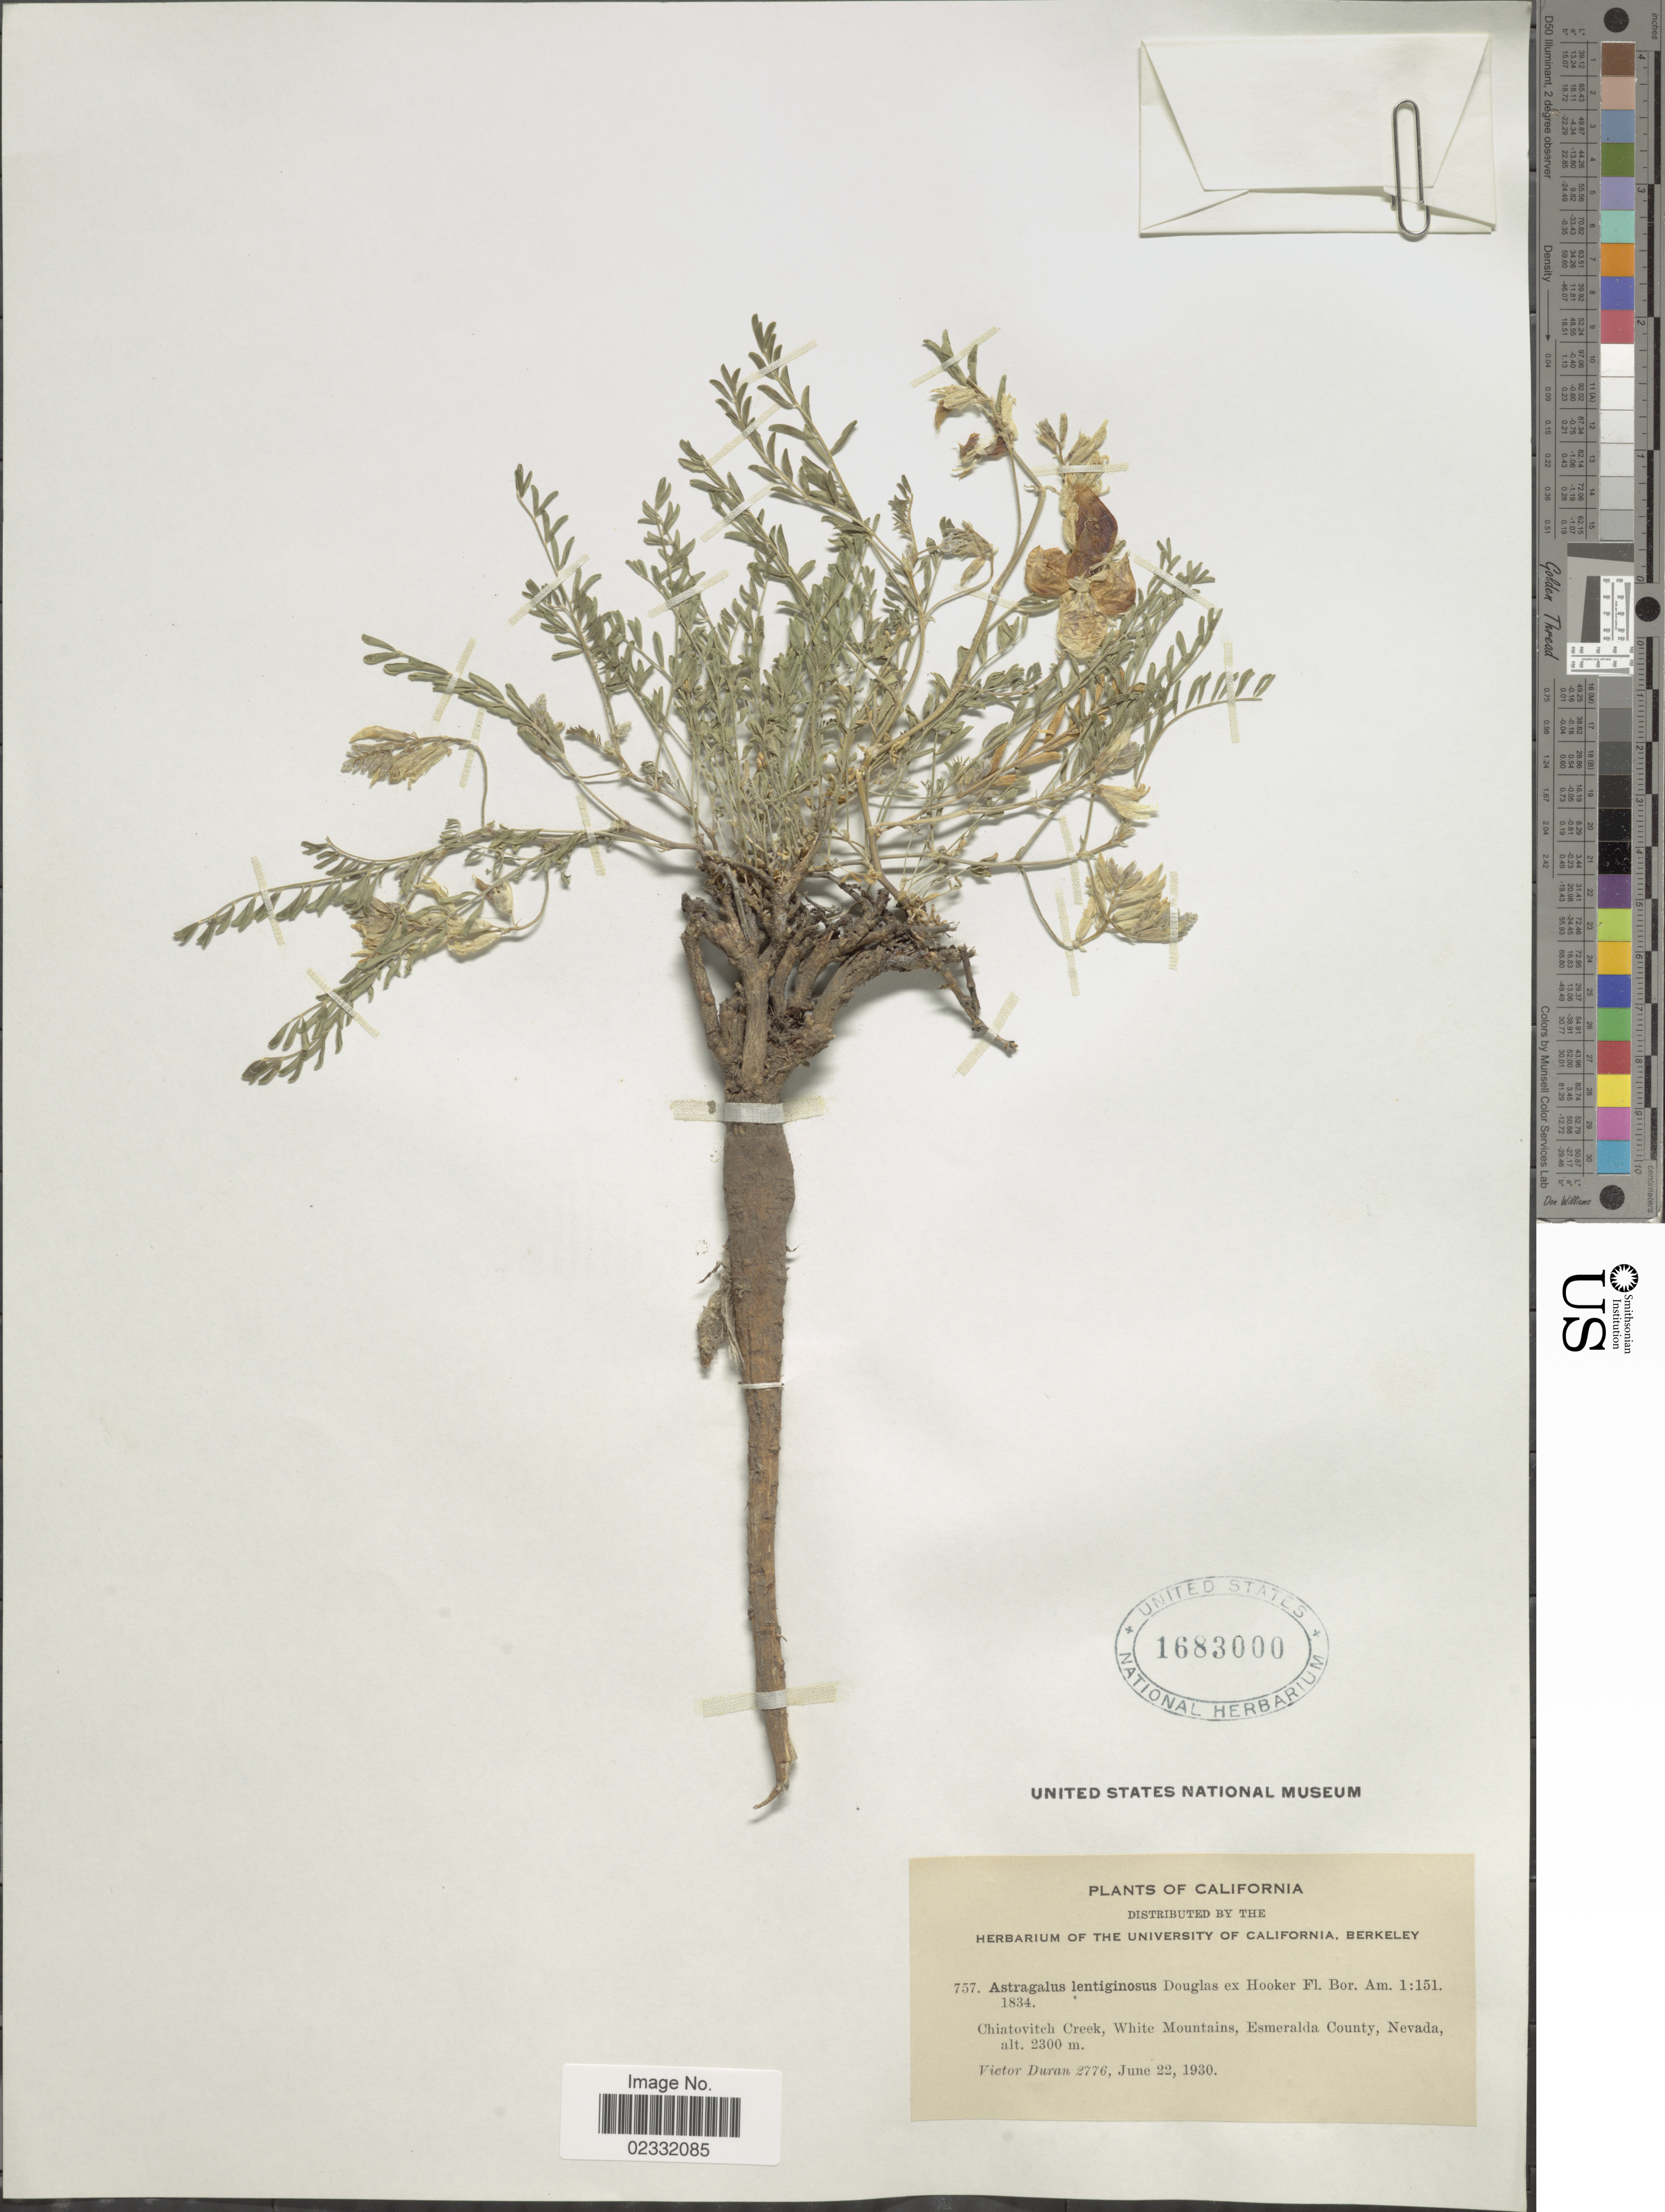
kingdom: Plantae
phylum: Tracheophyta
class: Magnoliopsida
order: Fabales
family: Fabaceae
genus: Astragalus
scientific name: Astragalus lentiginosus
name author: Douglas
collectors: V. Duran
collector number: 2776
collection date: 1930-06-22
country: United States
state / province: Nevada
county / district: Esmeralda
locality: Chiatovitch Creek, White Mountains, Esmeralda County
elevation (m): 2300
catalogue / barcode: US 1683000